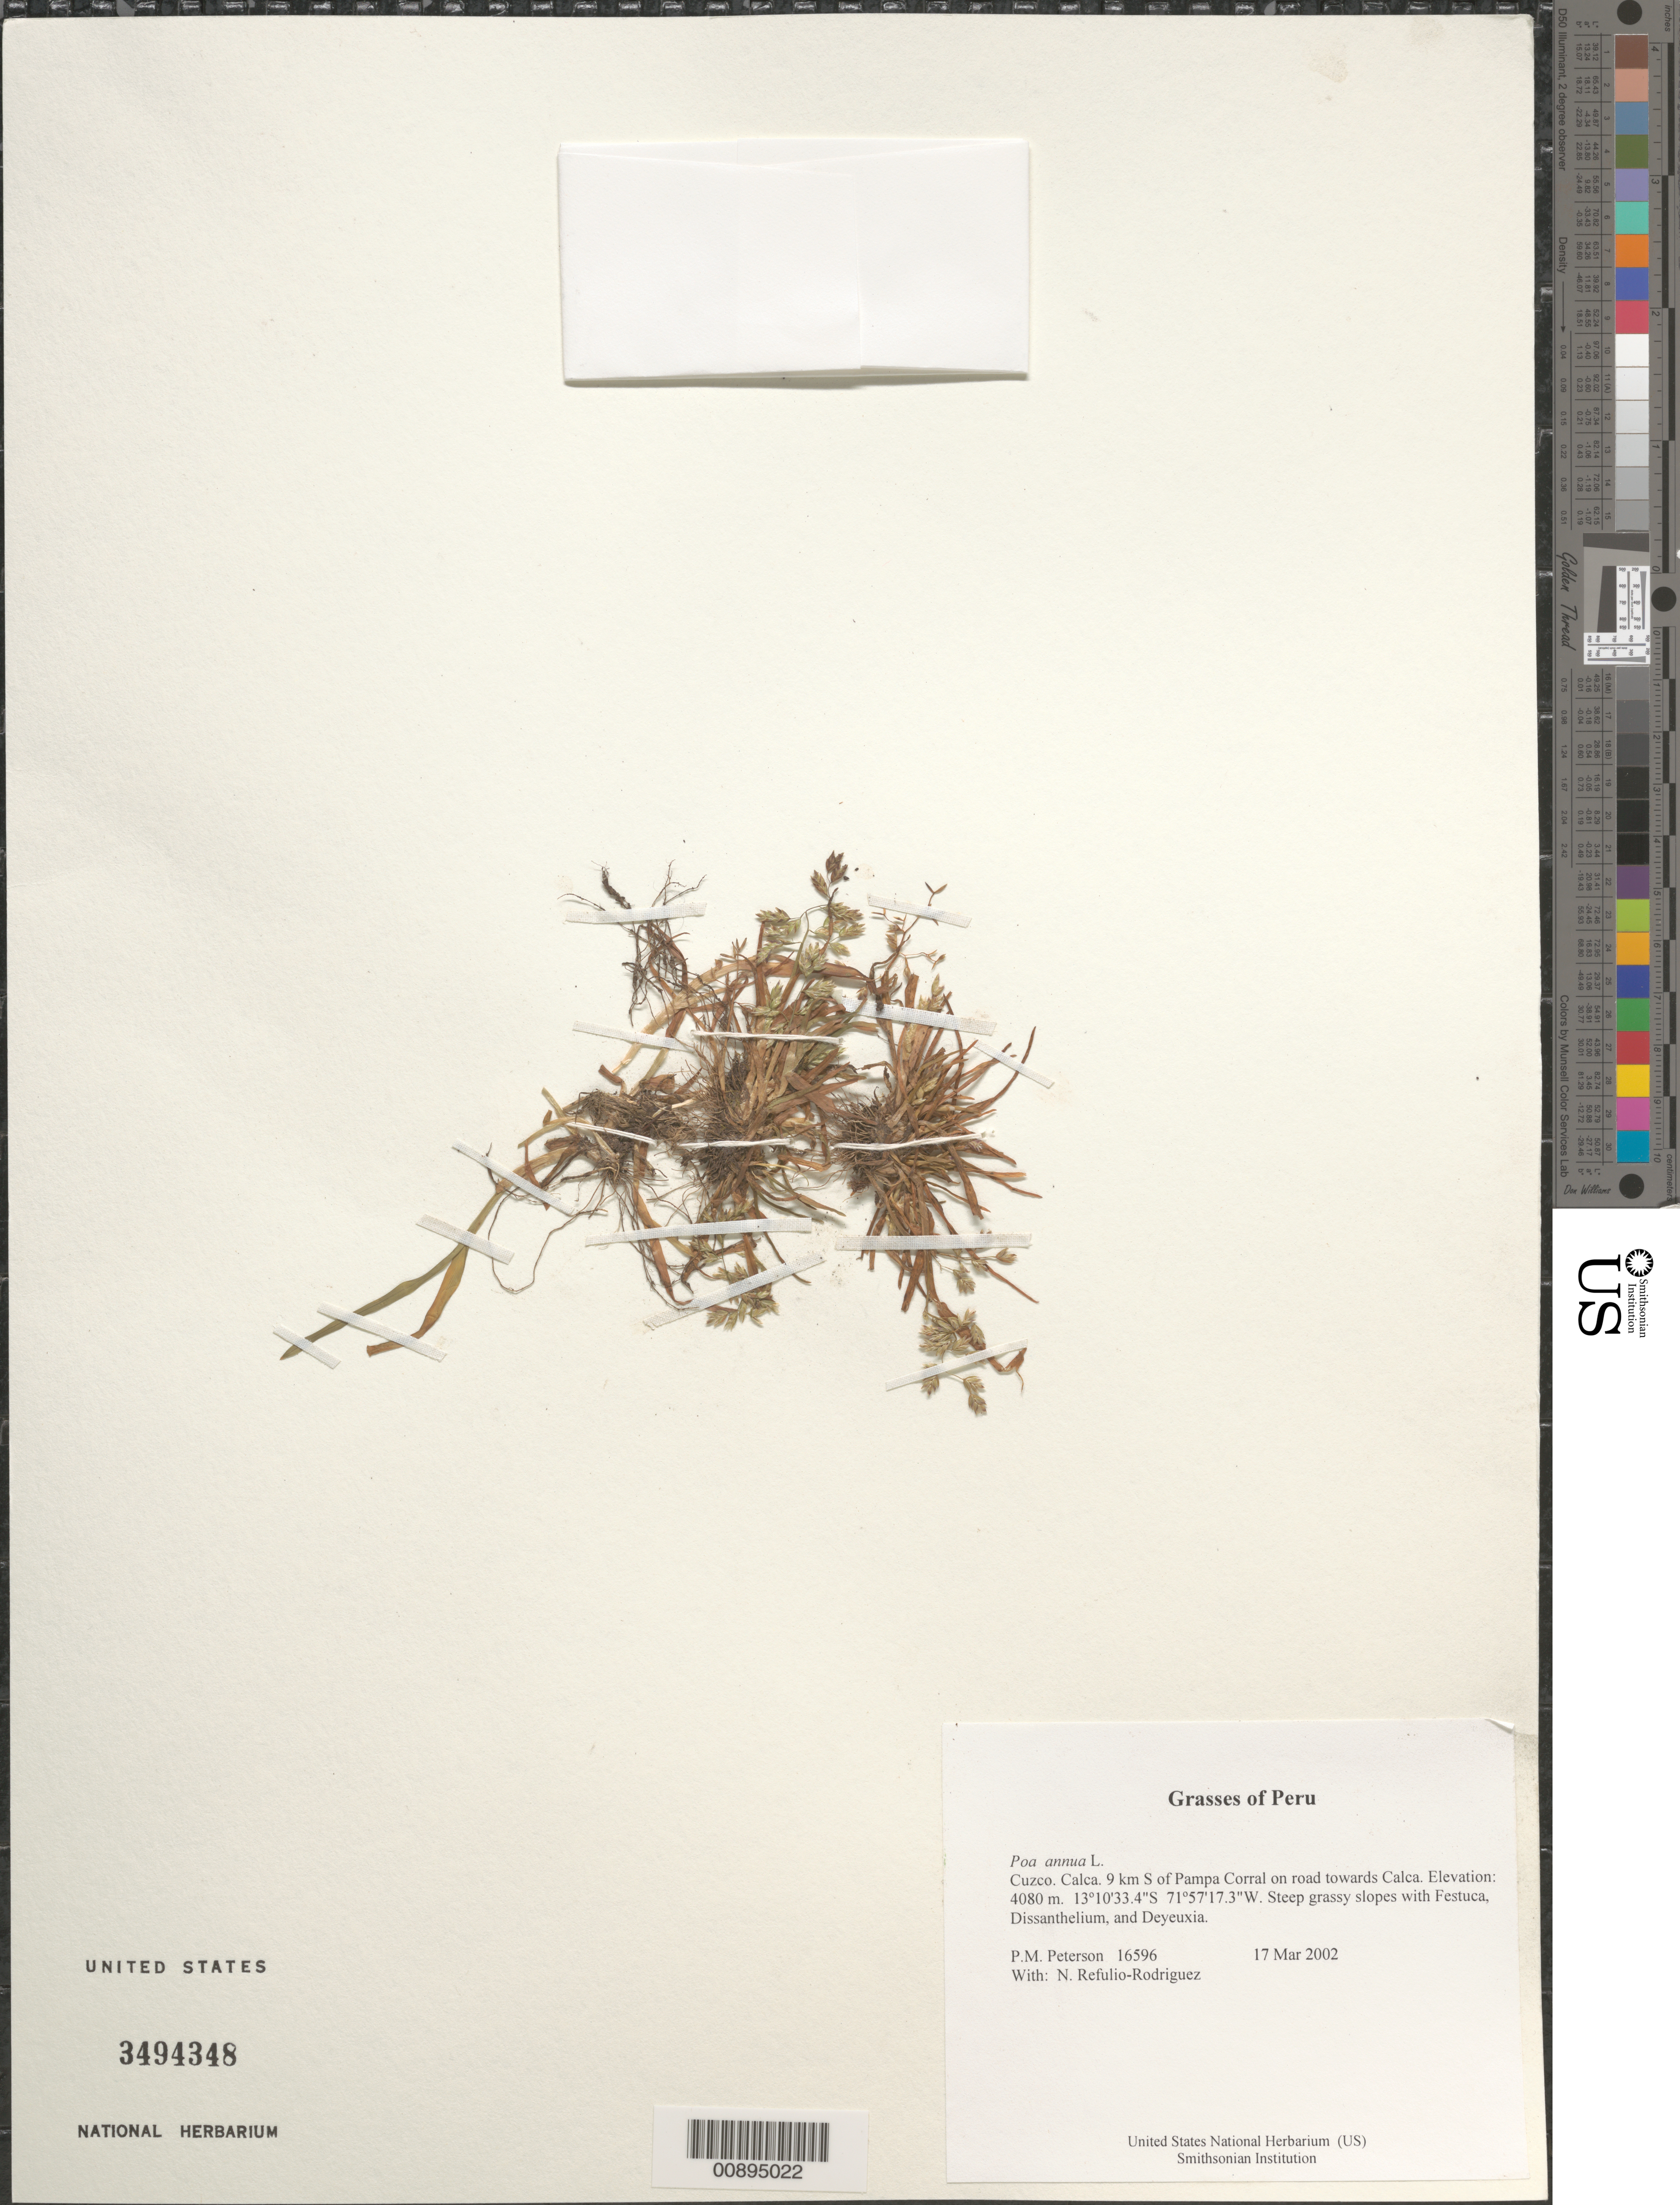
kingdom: Plantae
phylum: Tracheophyta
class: Liliopsida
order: Poales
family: Poaceae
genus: Poa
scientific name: Poa annua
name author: L.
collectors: P. M. Peterson & N. Refulio-Rodríguez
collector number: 16596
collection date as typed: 17 Mar 2002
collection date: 2002-03-17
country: Peru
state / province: Cusco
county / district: Calca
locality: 9 km S of Pampa Corral on road towards Calca.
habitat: Steep grassy slopes with ~Festuca, Dissanthelium, and Deyeuxia~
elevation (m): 4080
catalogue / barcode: US 3494348